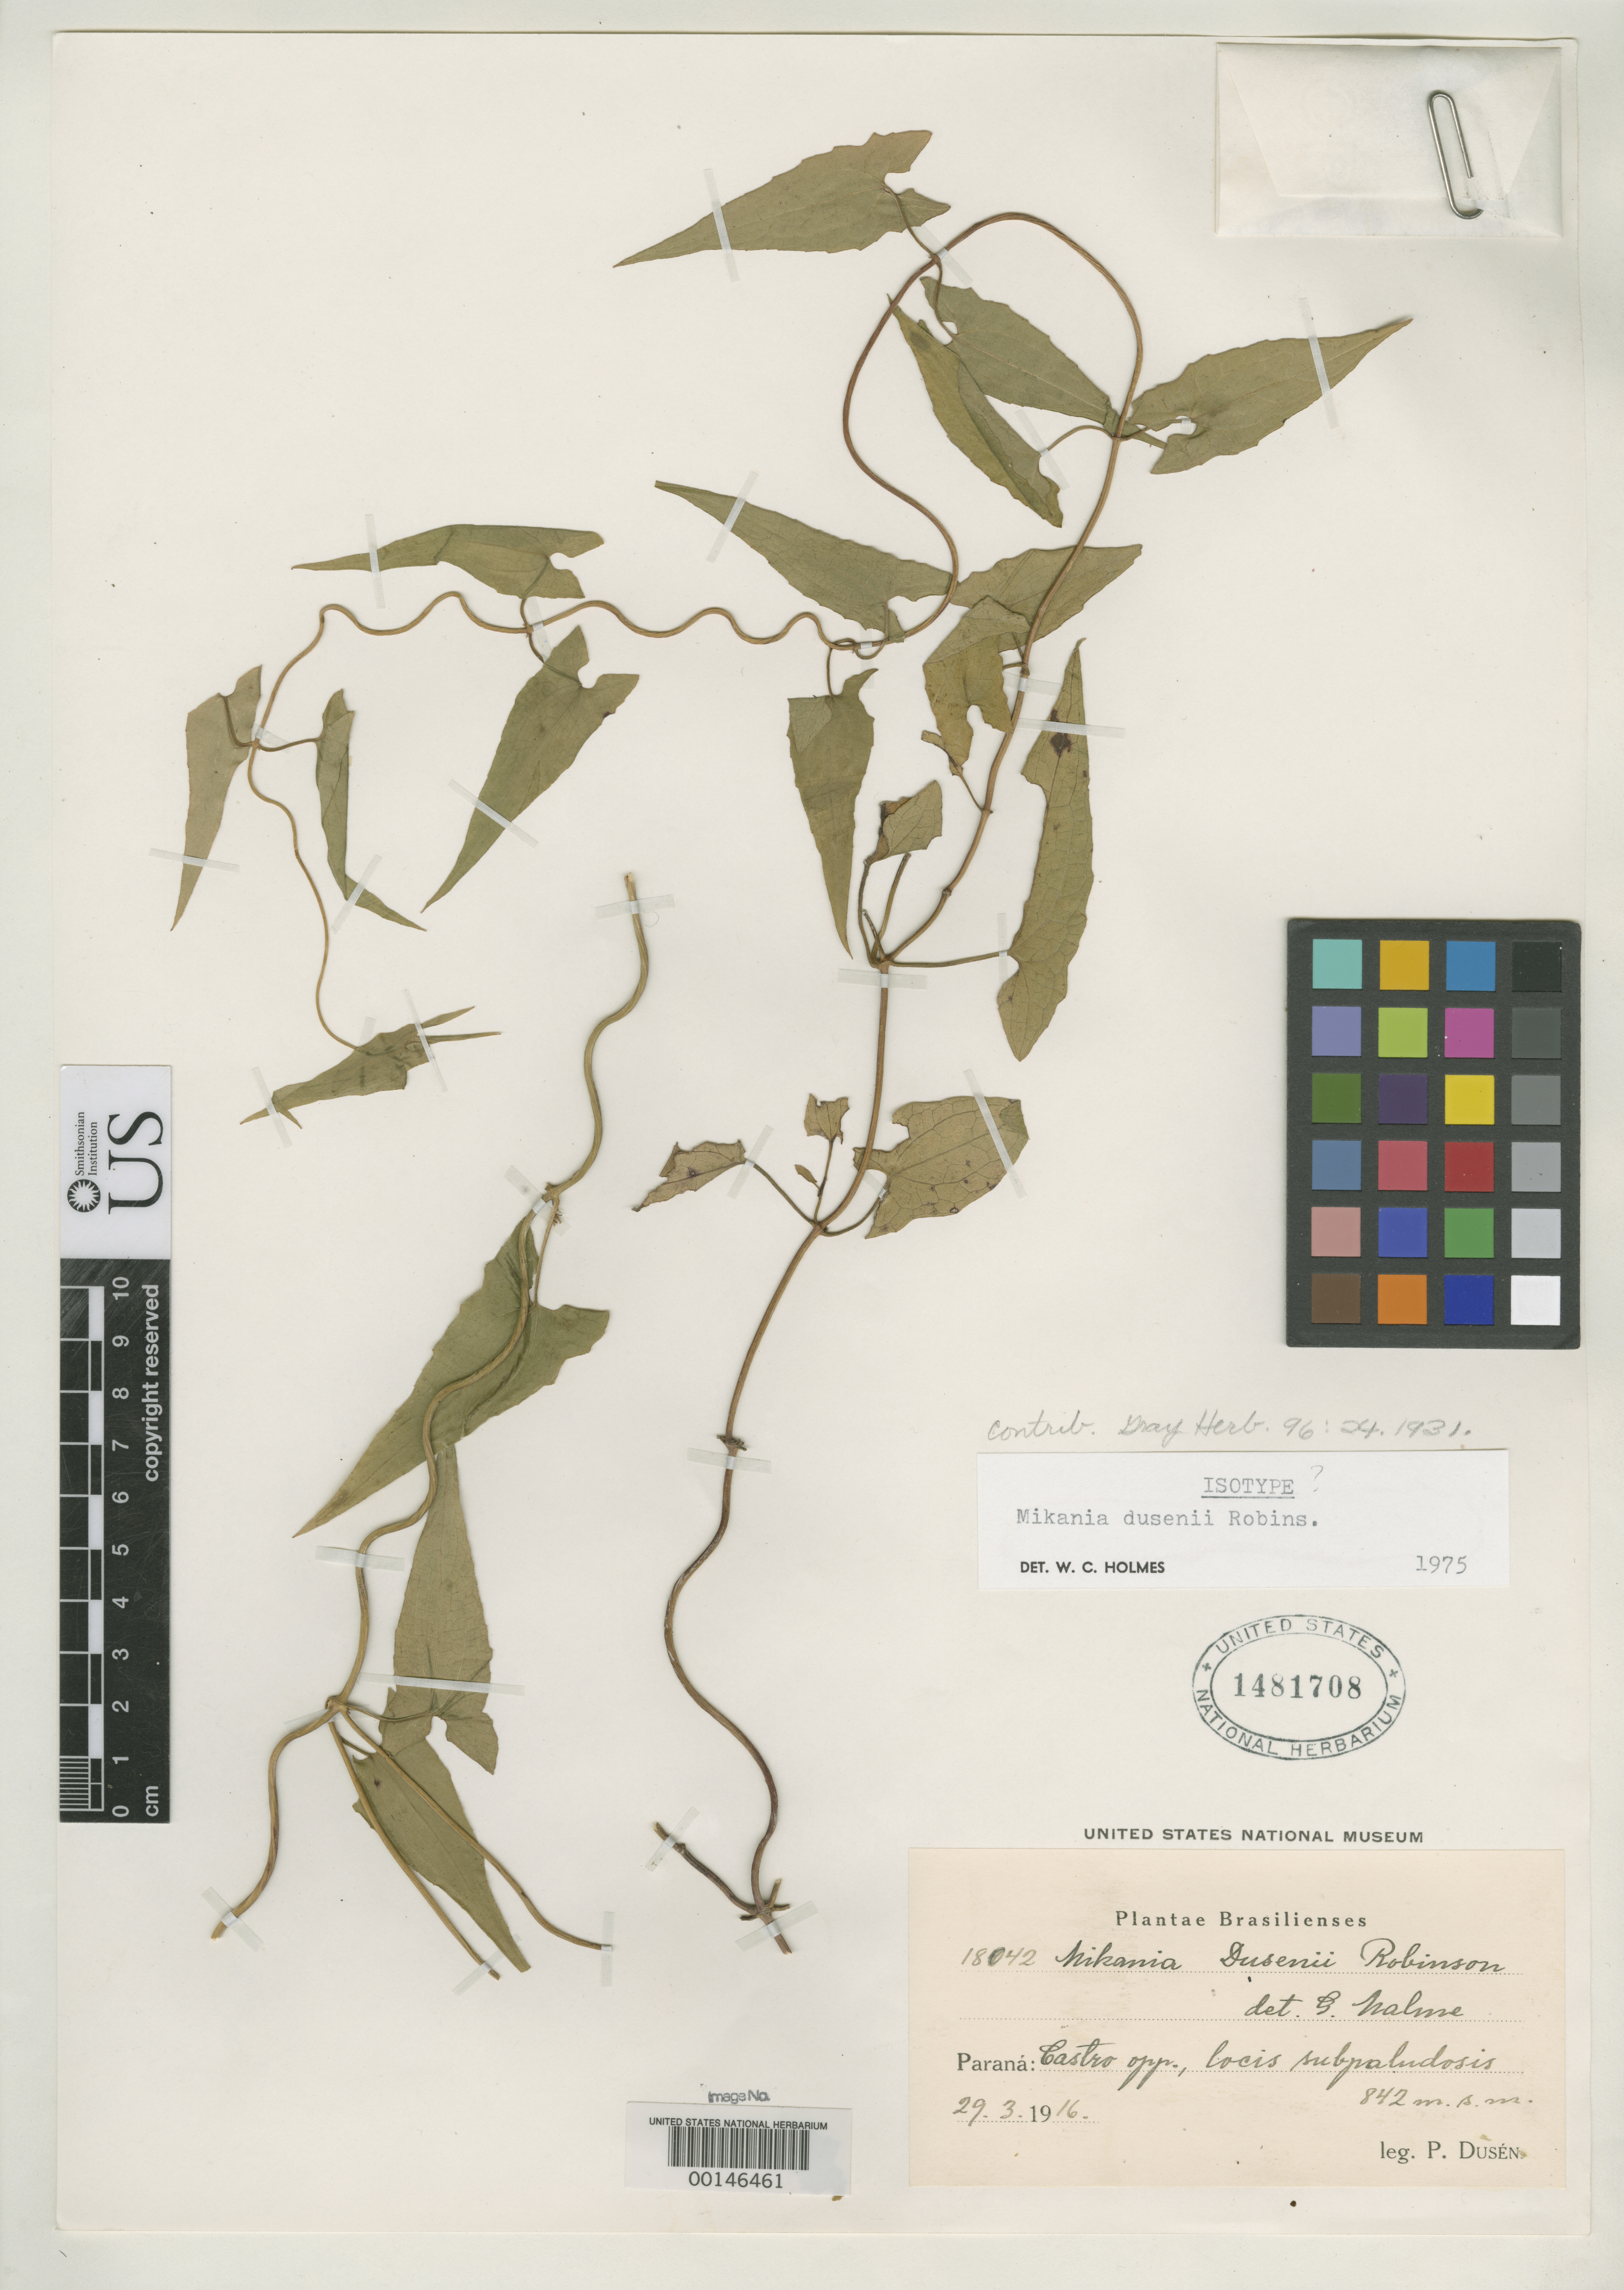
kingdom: Plantae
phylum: Tracheophyta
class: Magnoliopsida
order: Asterales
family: Asteraceae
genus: Mikania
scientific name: Mikania dusenii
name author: B.L. Rob.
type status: Isotype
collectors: P. Dusén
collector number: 18042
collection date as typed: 29 Mar 1916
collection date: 1916-03-29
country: Brazil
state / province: Paraná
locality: Castro.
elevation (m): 842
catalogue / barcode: US 1481708